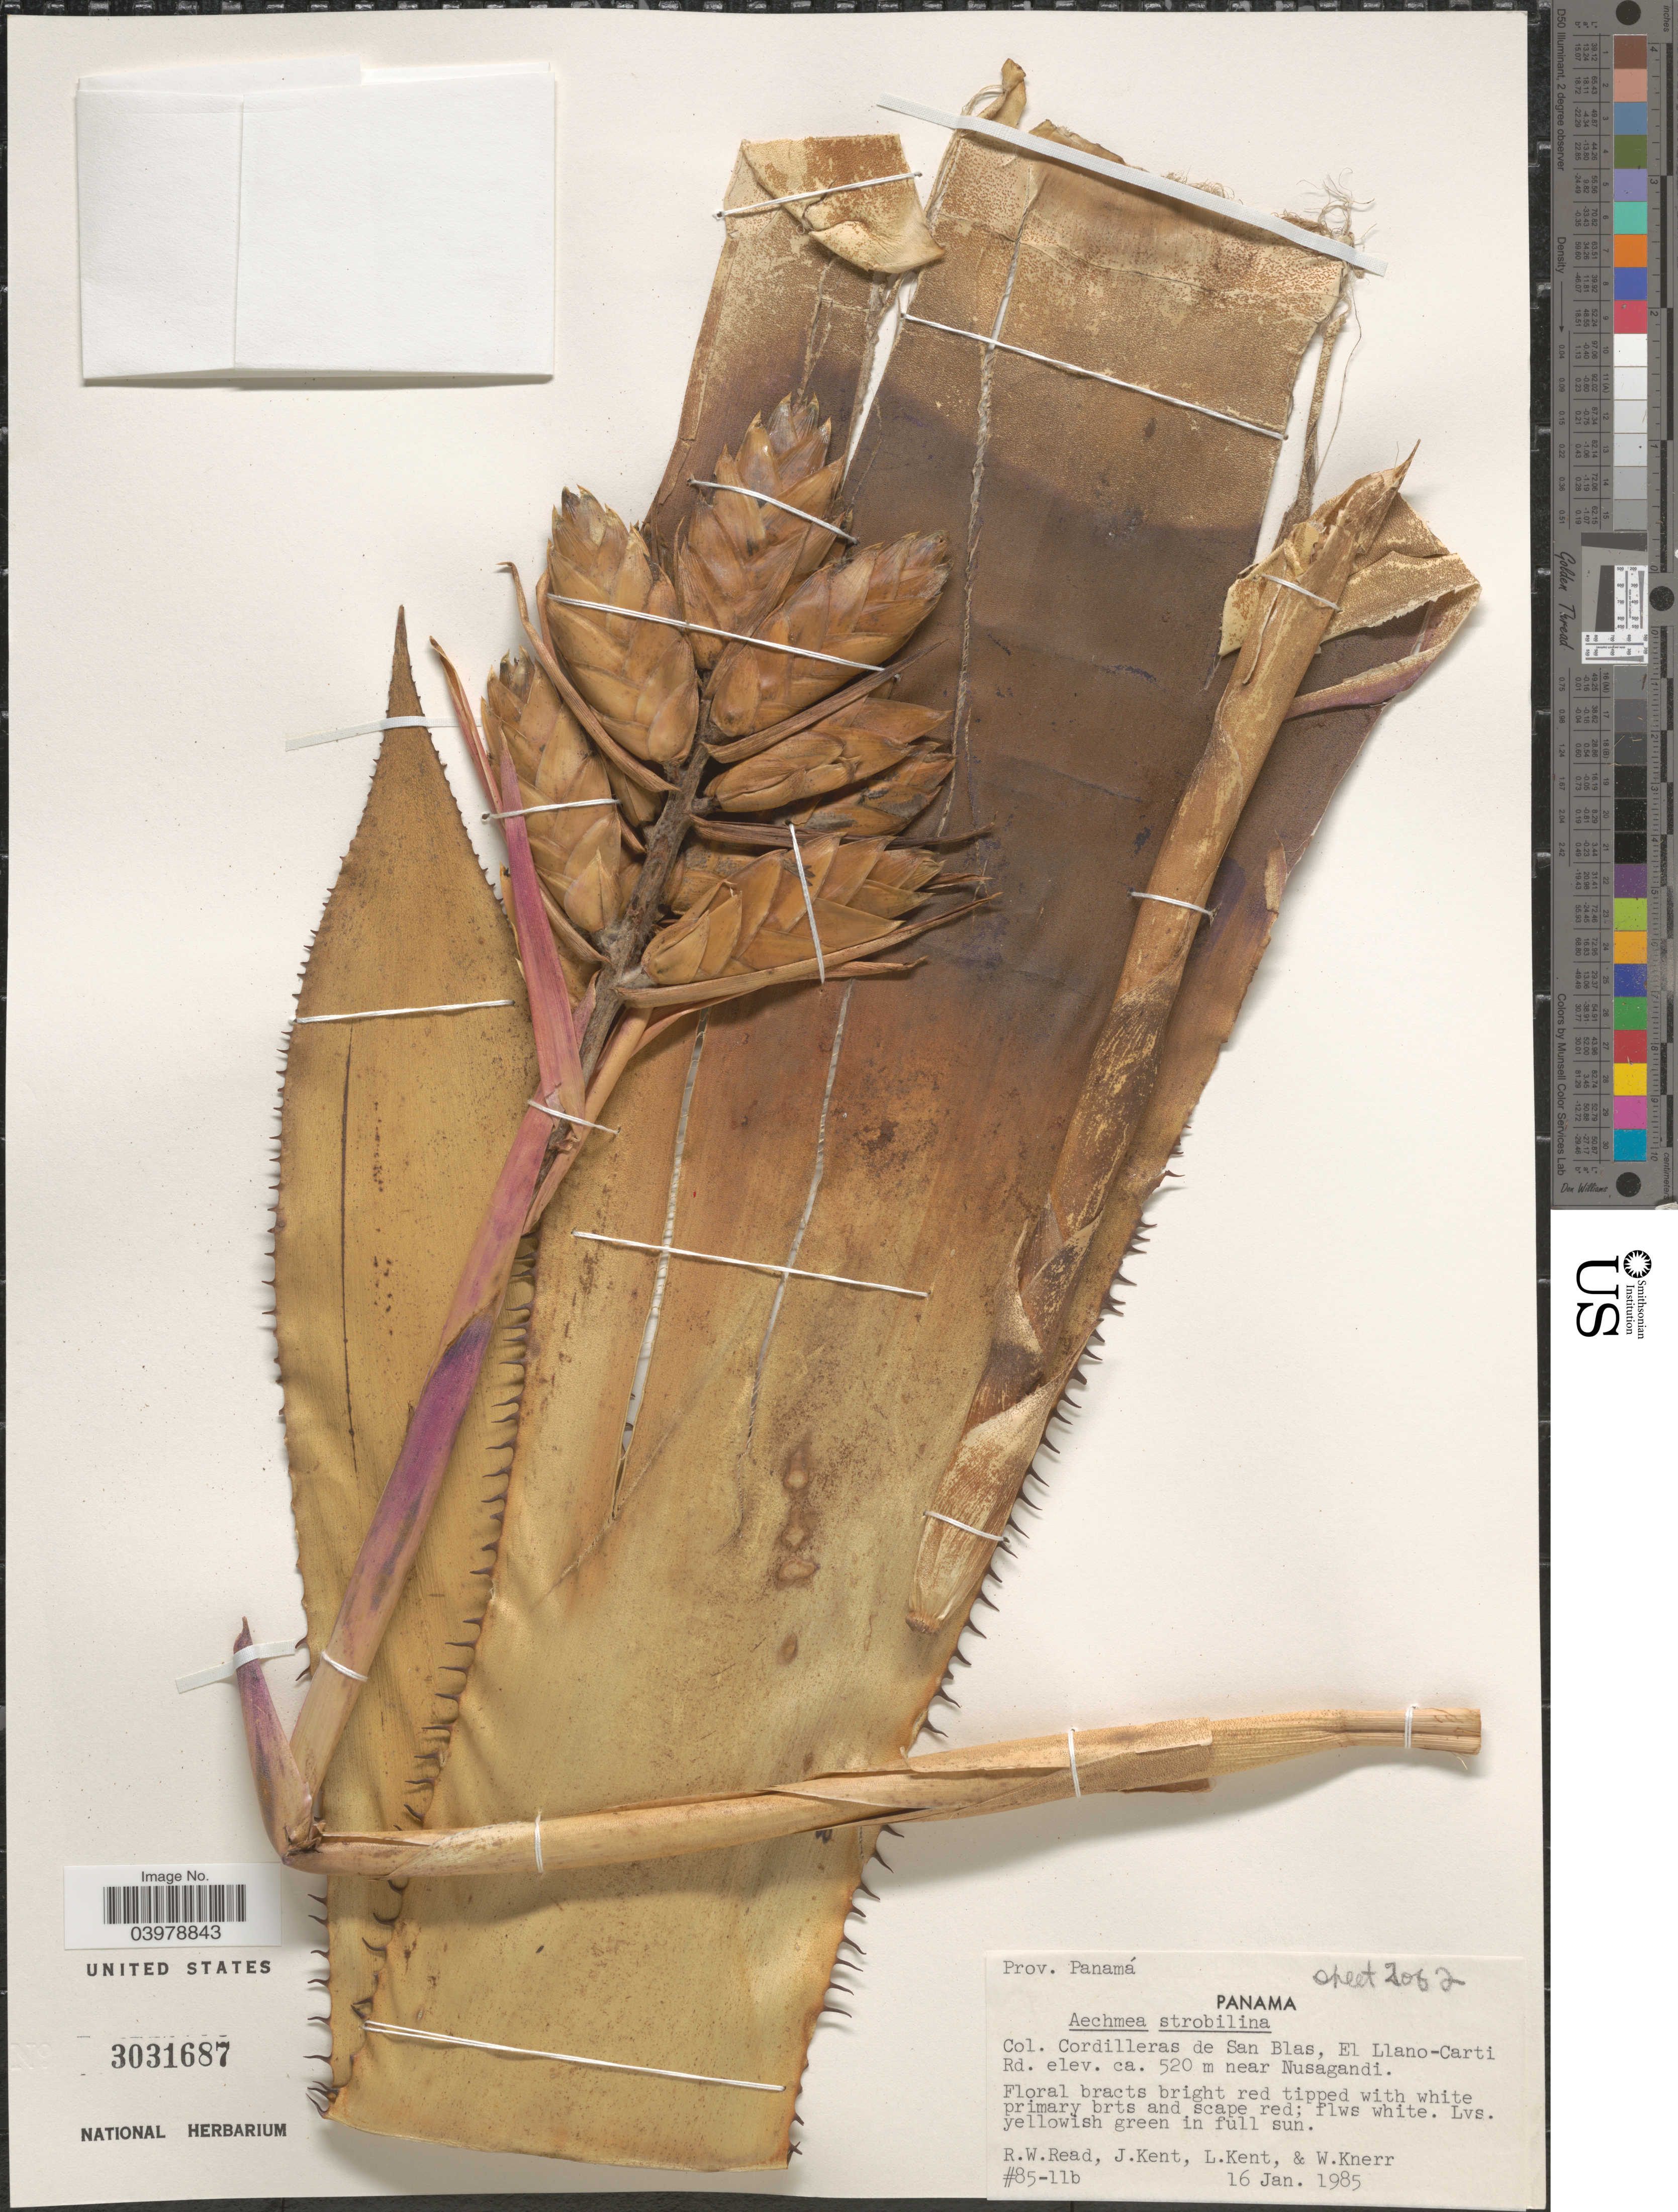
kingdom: Plantae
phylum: Tracheophyta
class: Liliopsida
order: Poales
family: Bromeliaceae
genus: Aechmea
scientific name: Aechmea strobilina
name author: (Beurl.) L.B. Sm. & Read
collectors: R. W. Read, J. Kent, L. Kent & W. Knerr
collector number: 85-11b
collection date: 1985-01-16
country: Panama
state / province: Panamá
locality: Cordilleras de San Blas, El Llano-Carti Rd. near Nusagandi.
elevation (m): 520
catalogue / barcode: US 3031687